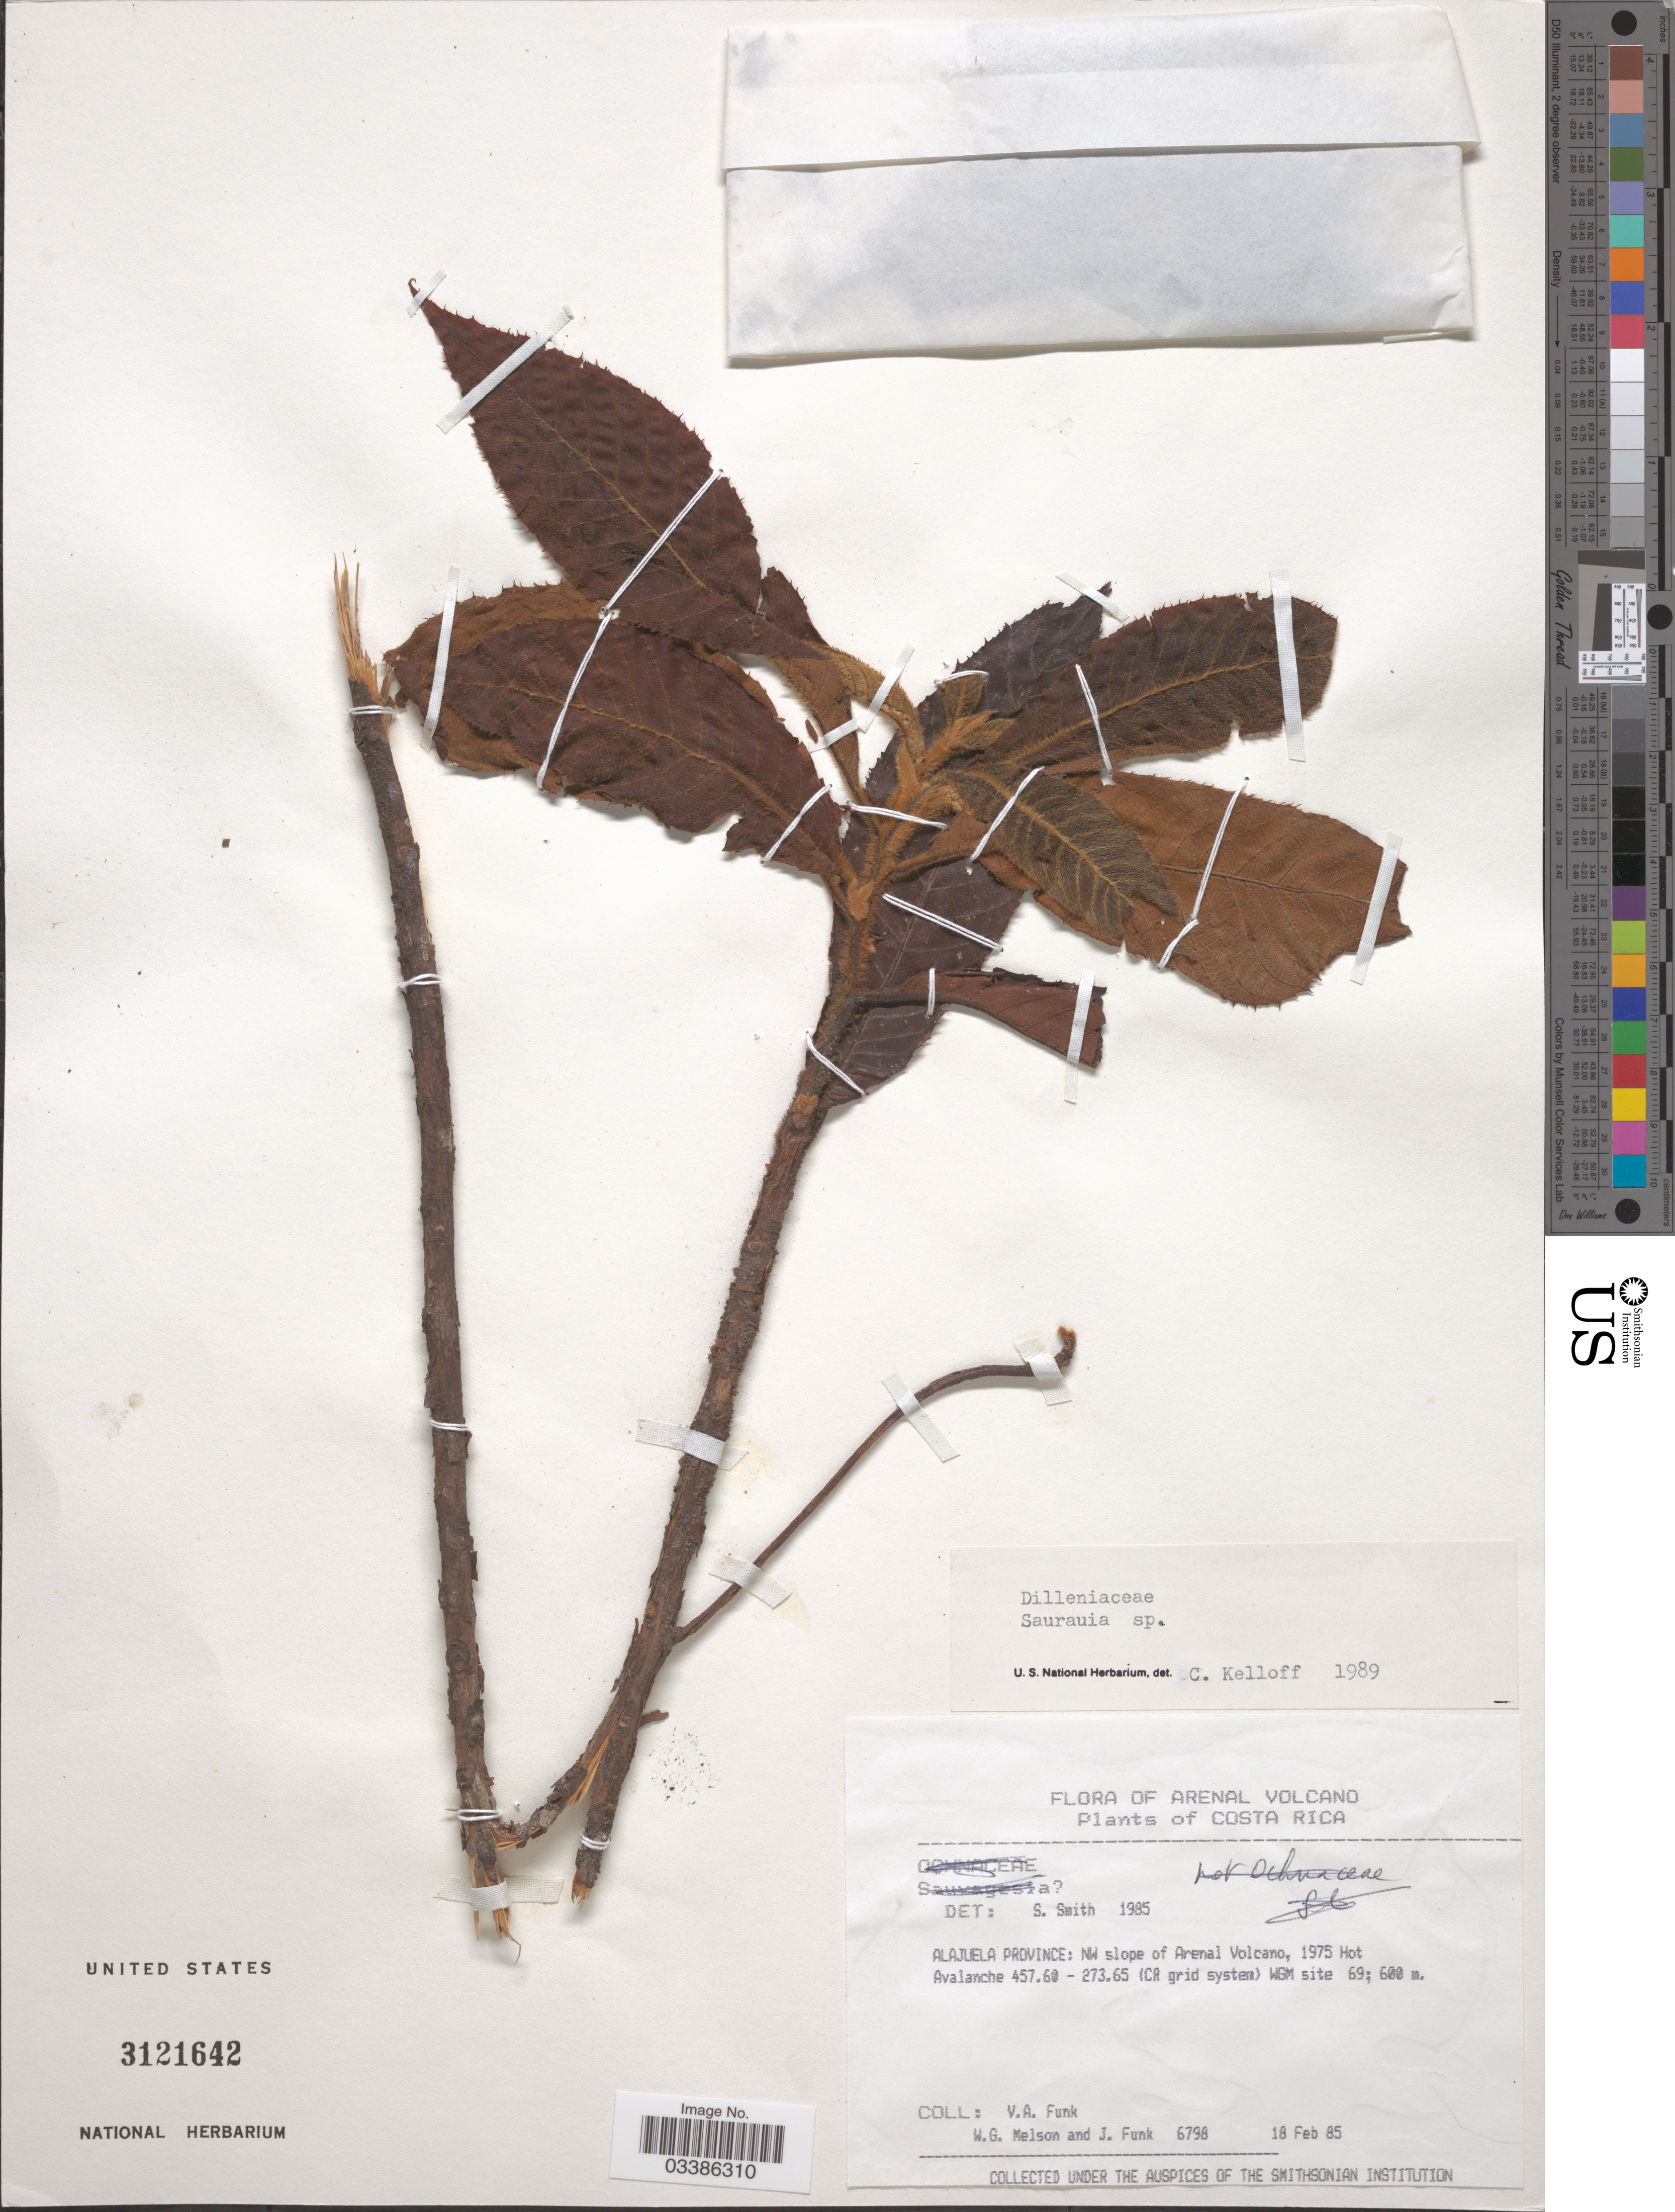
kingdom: Plantae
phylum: Tracheophyta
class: Magnoliopsida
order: Ericales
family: Actinidiaceae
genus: Saurauia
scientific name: Saurauia sp.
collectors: V. Funk, W. Melson & J. Funk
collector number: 6798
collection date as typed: Transcribed d/m/y: 18/2/85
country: Costa Rica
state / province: Alajuela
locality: Arenal Volcano. NW slope of Arenal Volcano, 1975 Hot Avalanche 457.60 - 273.65 (CR grid system) WGM site 69.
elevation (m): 600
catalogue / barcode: US 3121642